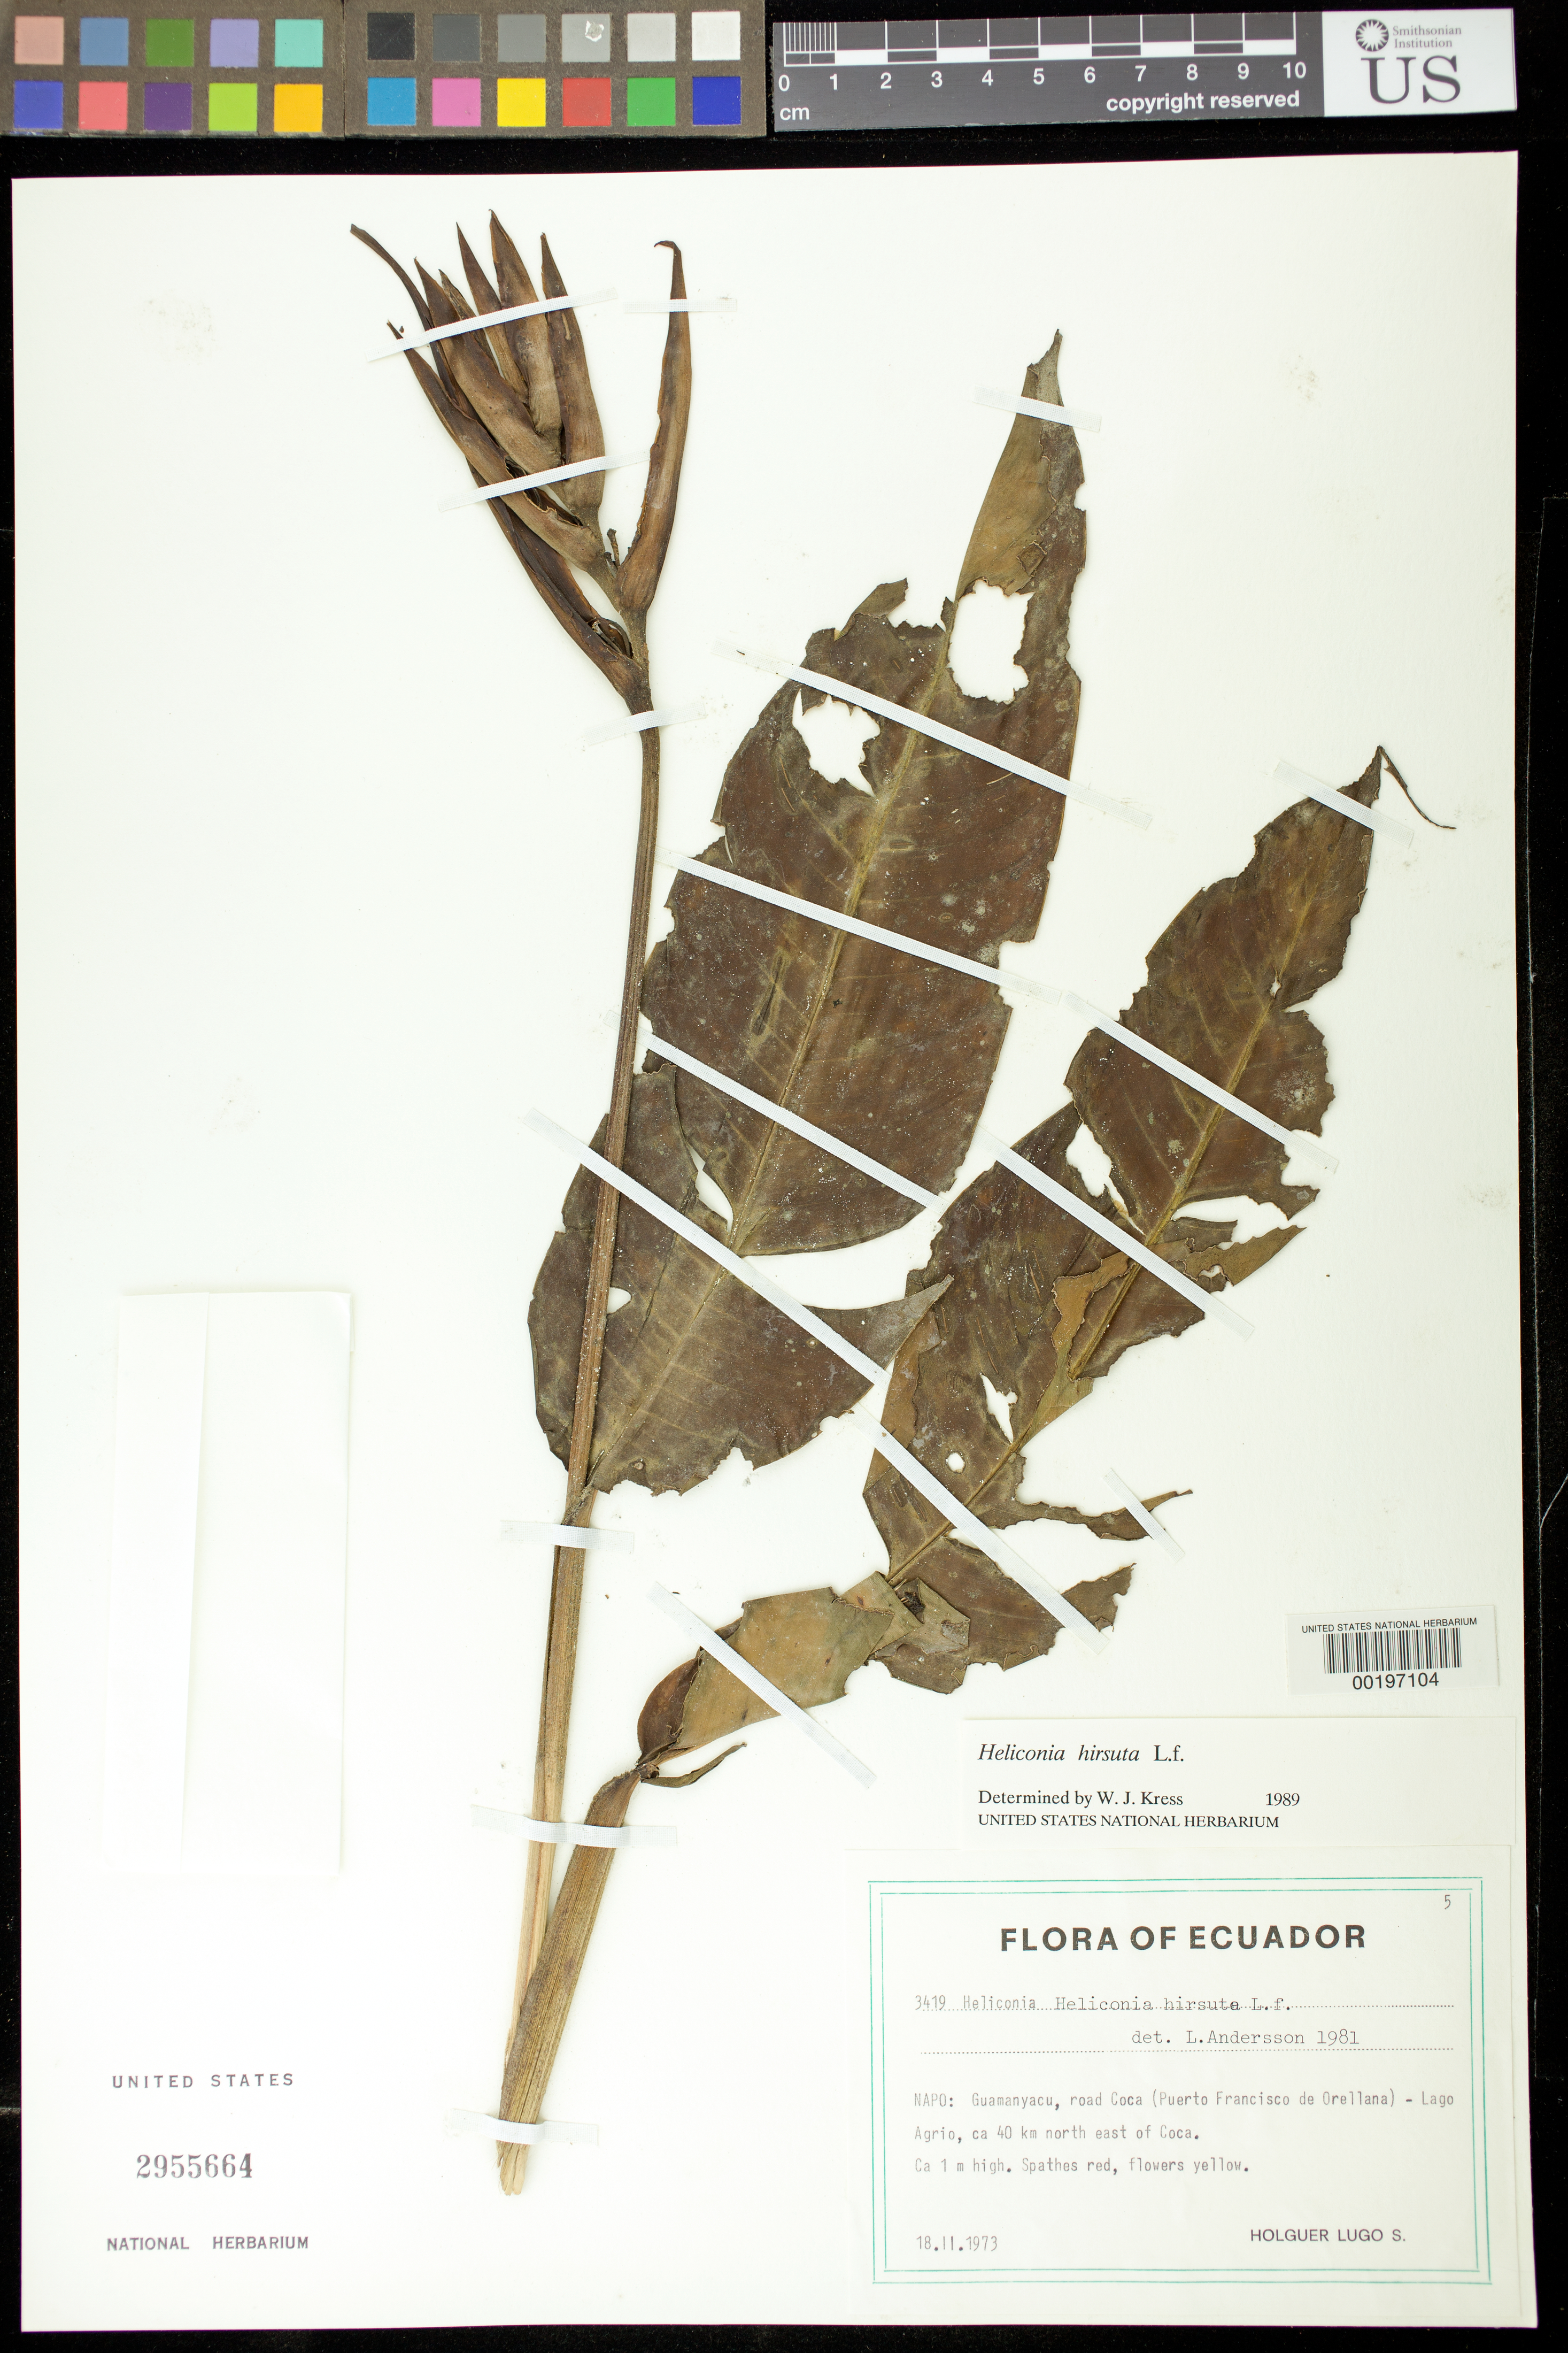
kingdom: Plantae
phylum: Tracheophyta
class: Liliopsida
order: Zingiberales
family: Heliconiaceae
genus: Heliconia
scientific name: Heliconia hirsuta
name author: L. f.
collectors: H. Lugo S.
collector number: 3419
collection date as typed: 18 Feb 1973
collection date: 1973-02-18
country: Ecuador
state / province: Napo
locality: Guamanyacu, road coca - lago agRio, ca 40 km NE of coca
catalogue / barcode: US 2955664